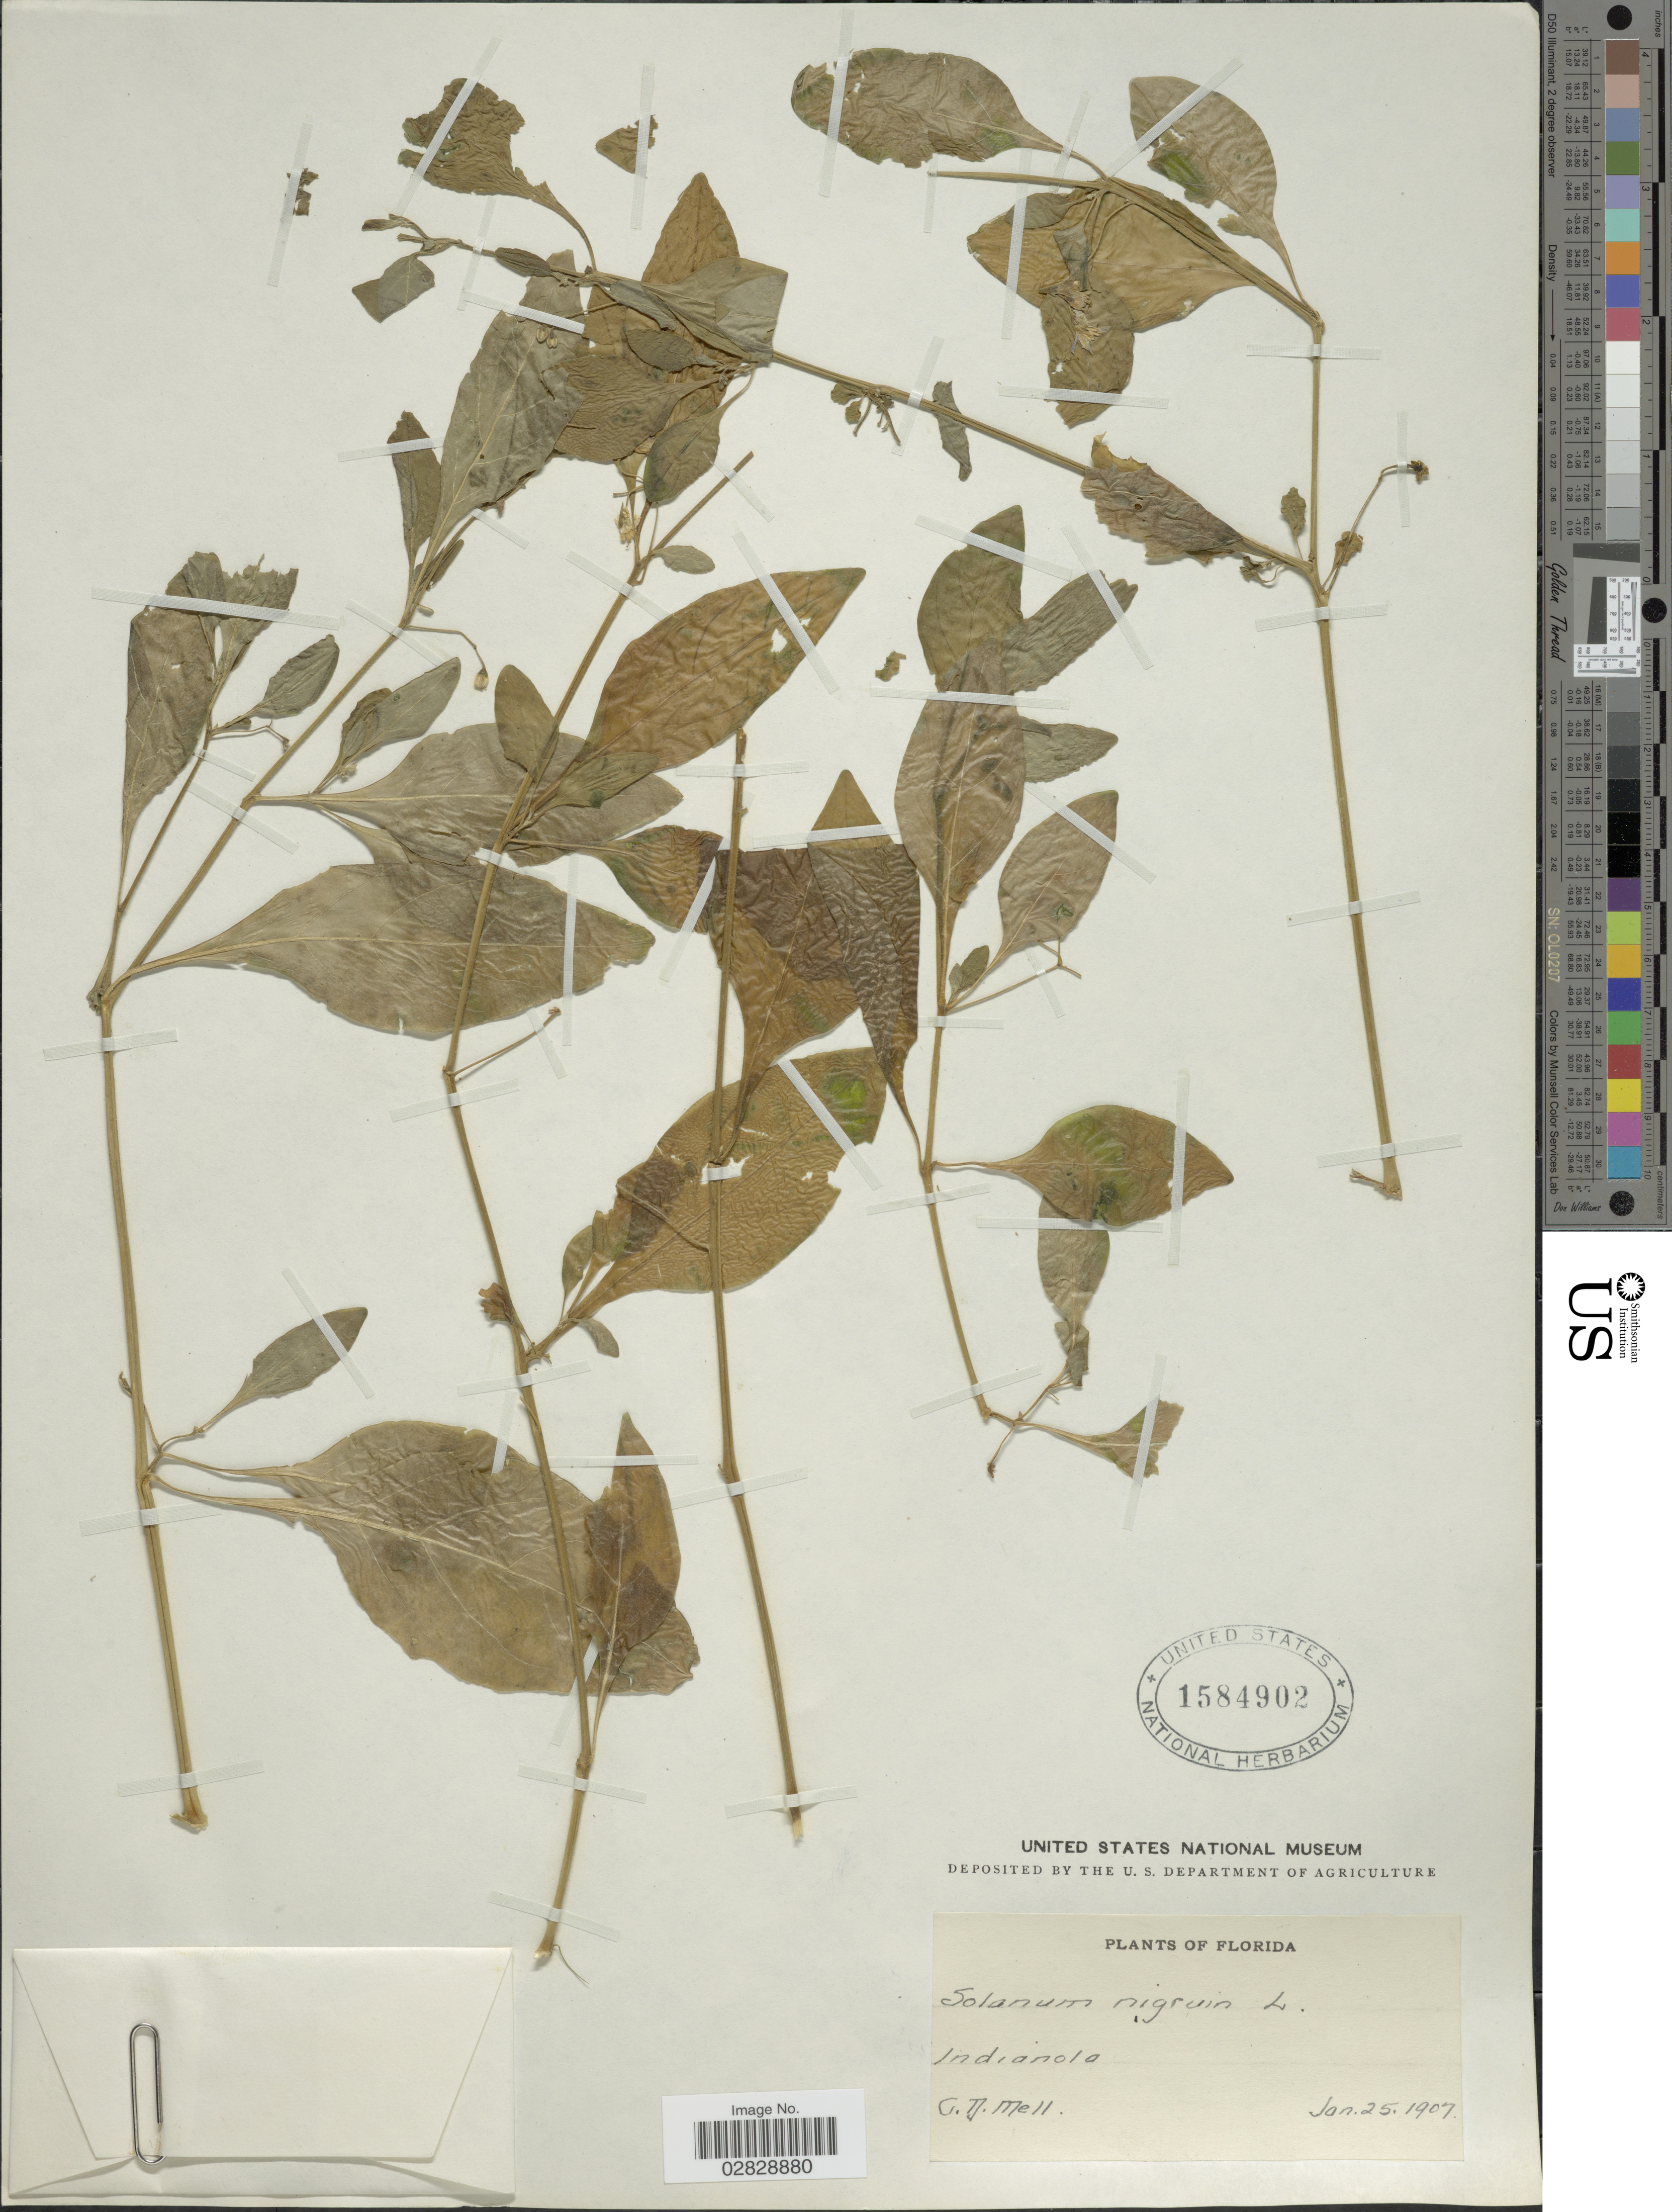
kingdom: Plantae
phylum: Tracheophyta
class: Magnoliopsida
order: Solanales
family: Solanaceae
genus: Solanum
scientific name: Solanum pseudogracile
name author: Heiser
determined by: Knapp, S. D.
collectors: C. D. Mell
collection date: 1907-01-25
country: United States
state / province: Florida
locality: Indianola.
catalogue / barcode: US 1584902